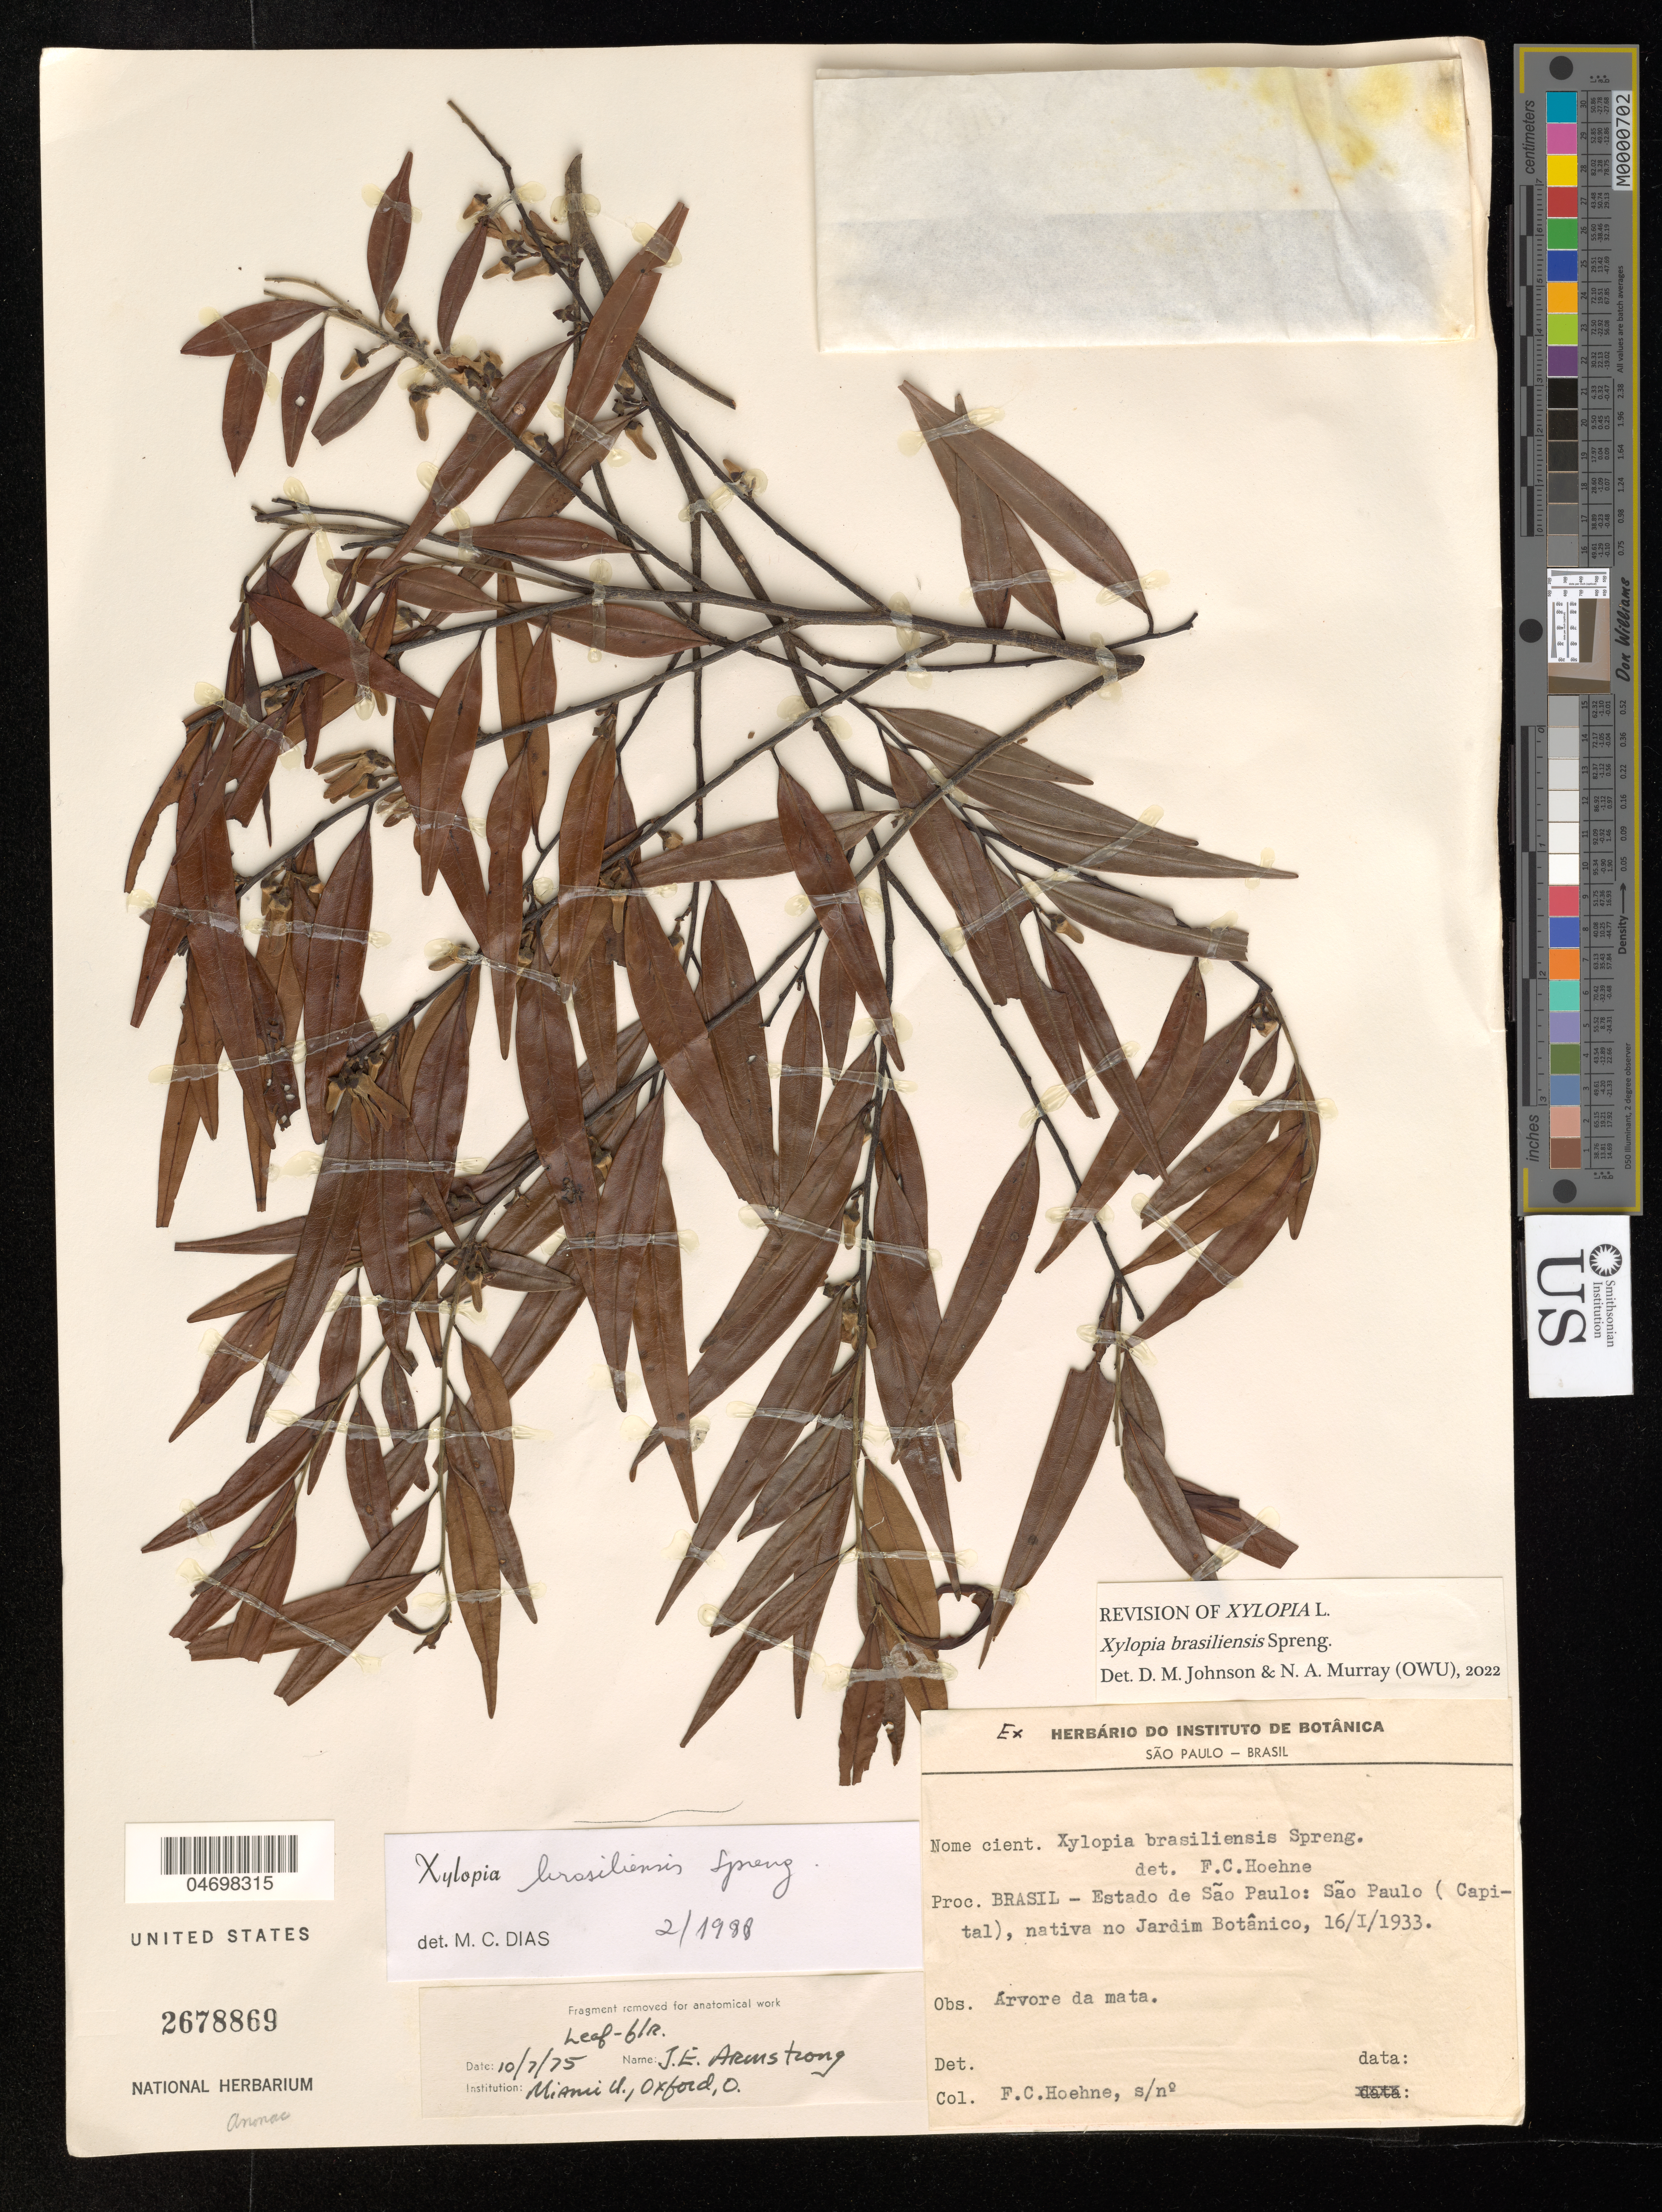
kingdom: Plantae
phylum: Tracheophyta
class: Magnoliopsida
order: Magnoliales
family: Annonaceae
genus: Xylopia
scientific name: Xylopia brasiliensis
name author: Spreng.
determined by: Johnson, D. M.; Murray, N. A.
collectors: F. C. Hoehne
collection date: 1933-01-16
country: Brazil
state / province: São Paulo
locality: Sao Paulo (capital)m native no Jardim Botanico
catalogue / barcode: US 2678869